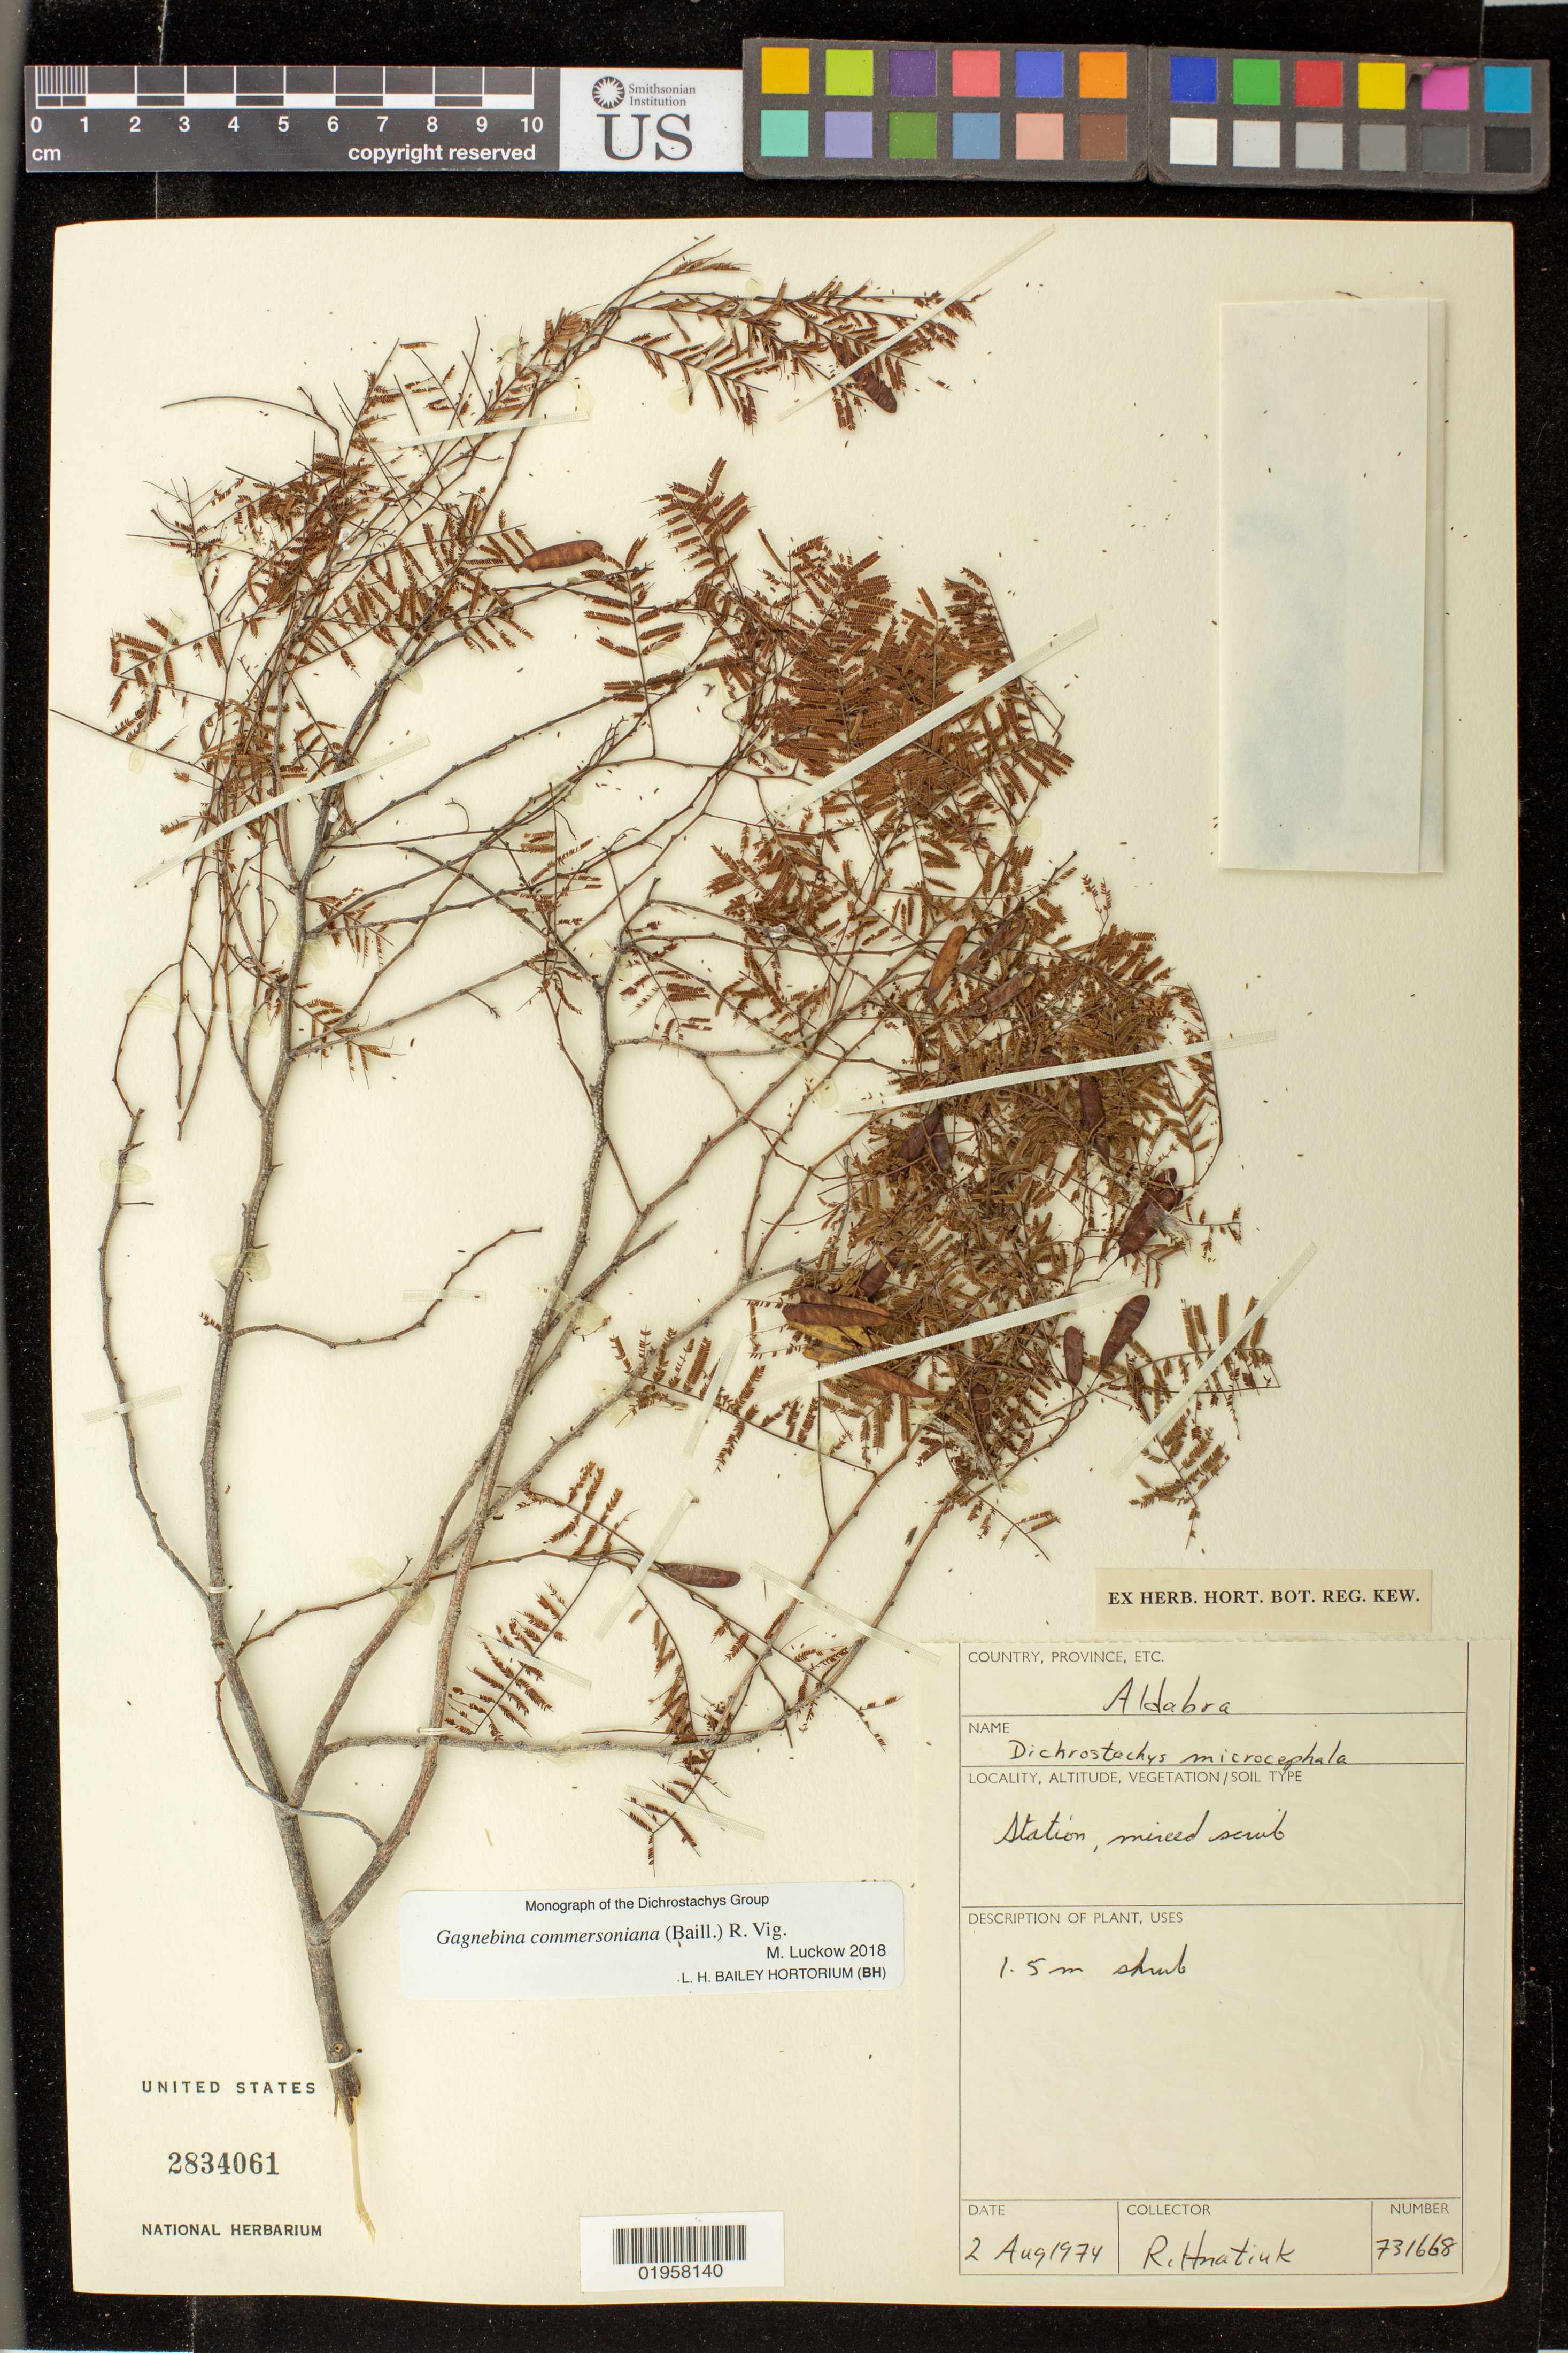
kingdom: Plantae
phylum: Tracheophyta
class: Magnoliopsida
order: Fabales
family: Fabaceae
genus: Gagnebina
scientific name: Gagnebina commersoniana (Baill.) R. Vig.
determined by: Luckow, M. A.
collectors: R. Hnatiuk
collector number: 731668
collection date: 1974-08-02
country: Seychelles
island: Aldabra Atoll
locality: Station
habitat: Mixed scrub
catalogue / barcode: US 2834061